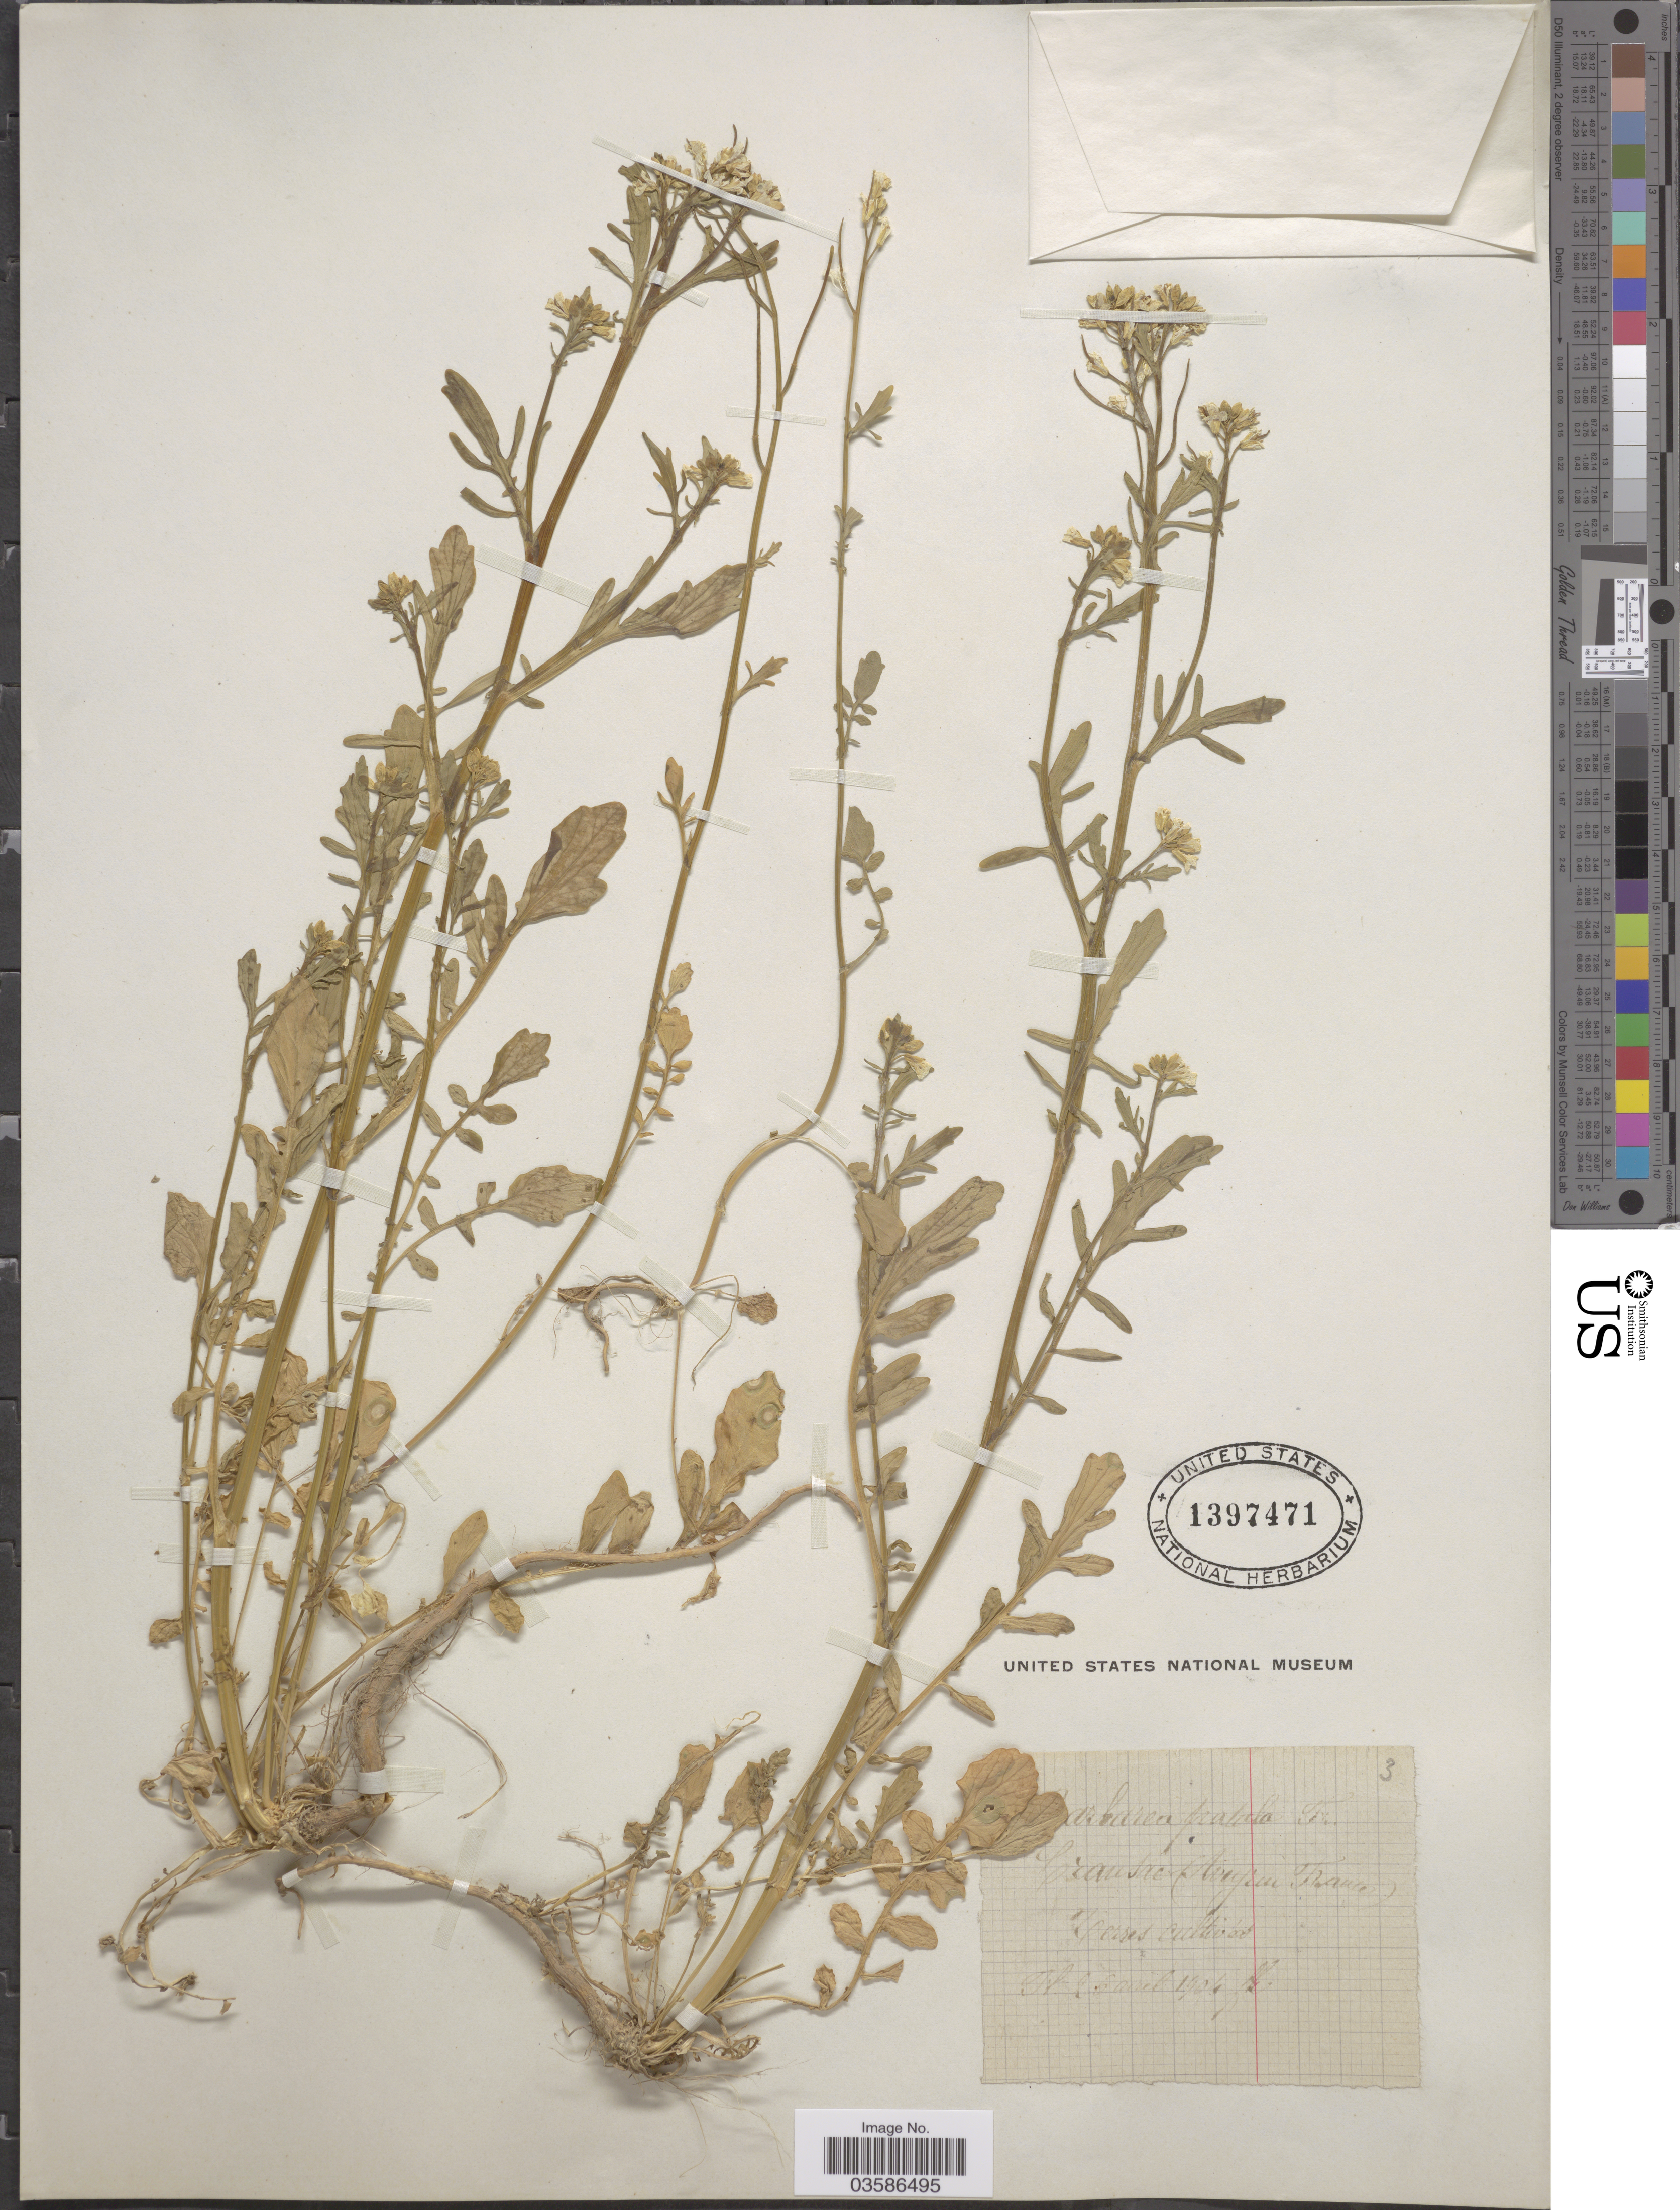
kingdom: Plantae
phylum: Tracheophyta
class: Magnoliopsida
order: Brassicales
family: Brassicaceae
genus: Barbarea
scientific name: Barbarea patula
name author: Fr.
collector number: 3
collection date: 1906-04-06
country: France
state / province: Occitanie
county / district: Aveyron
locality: Czansae (Aveyron Thaunse). [interpreted] Keirres [interpreted] cultivas [interpreted].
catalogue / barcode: US 1397471